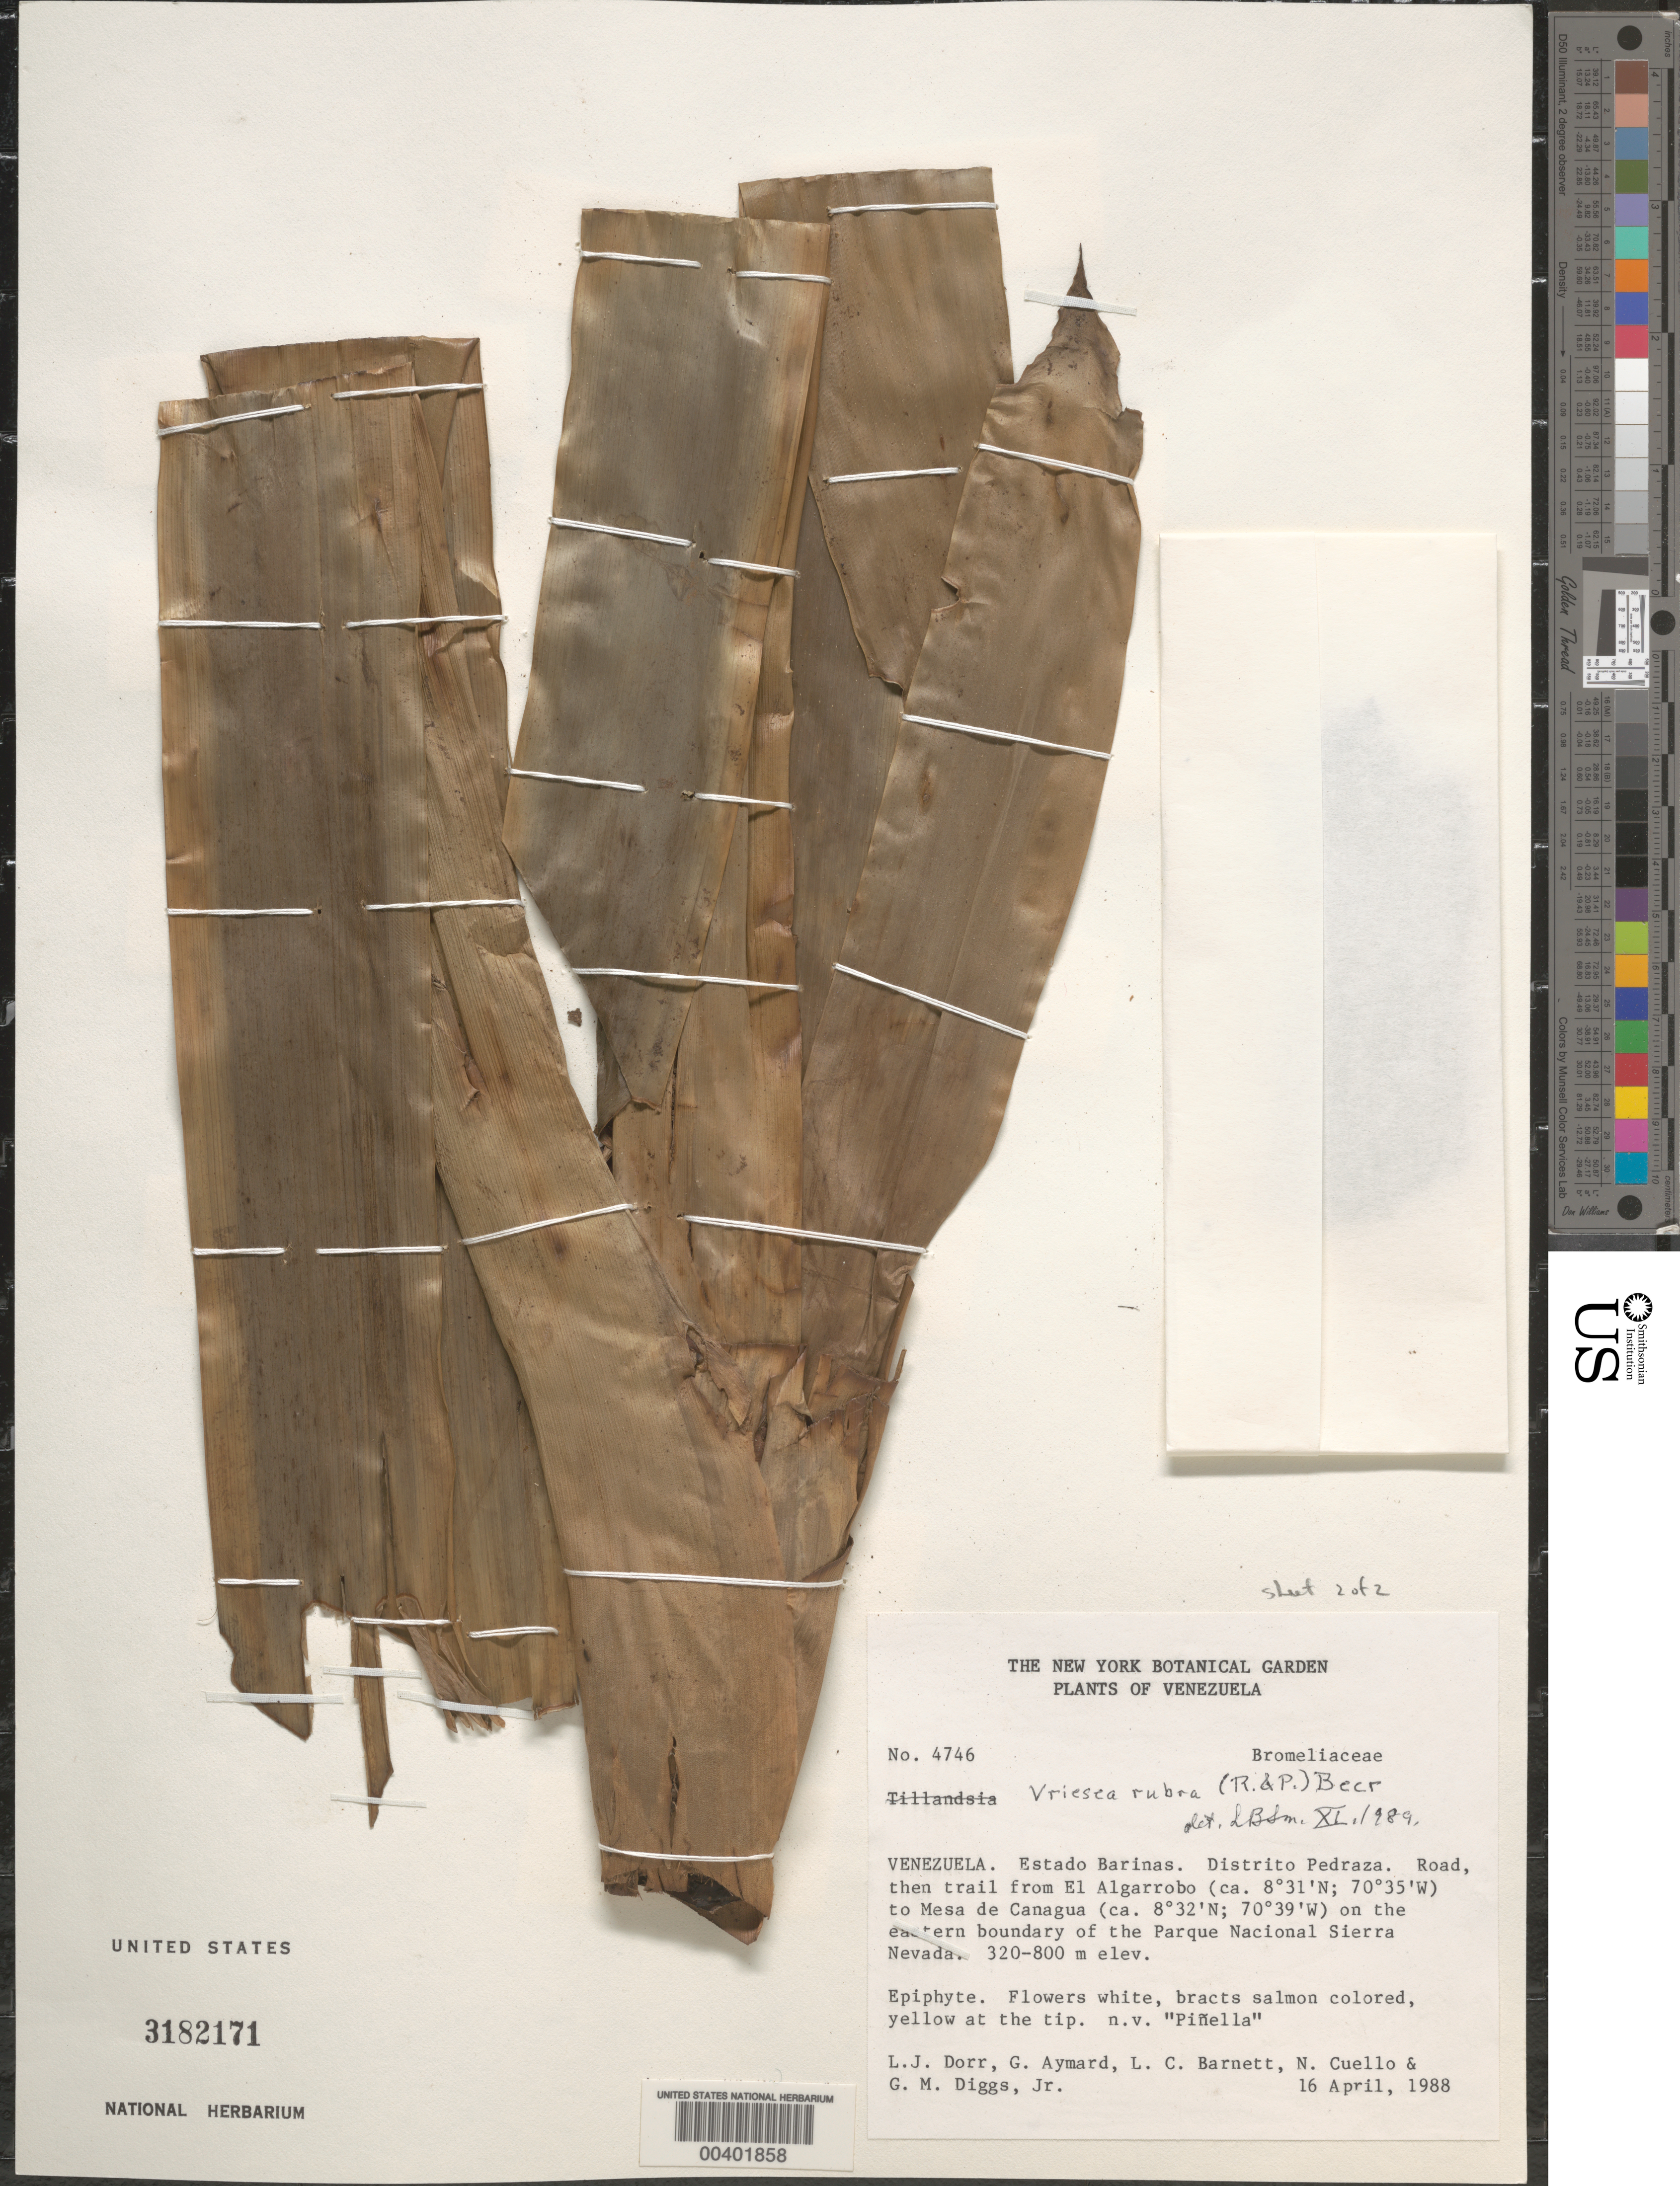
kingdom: Plantae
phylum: Tracheophyta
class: Liliopsida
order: Poales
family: Bromeliaceae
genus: Vriesea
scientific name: Vriesea rubra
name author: (Ruiz & Pav.) Beer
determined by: Smith, Lyman B., (US), NMNH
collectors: L. J. Dorr, G. A. Aymard, L. C. Barnett, N. L. Cuello & G. Diggs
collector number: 4746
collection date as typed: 16 Apr 1988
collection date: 1988-04-16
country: Venezuela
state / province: Barinas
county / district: Pedraza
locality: Road, then trail from El Algarrobo to Mesa de Canagua on the eastern boundary of the Parque Nacional Sierra Nevada.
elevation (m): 320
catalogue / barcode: US 3182171